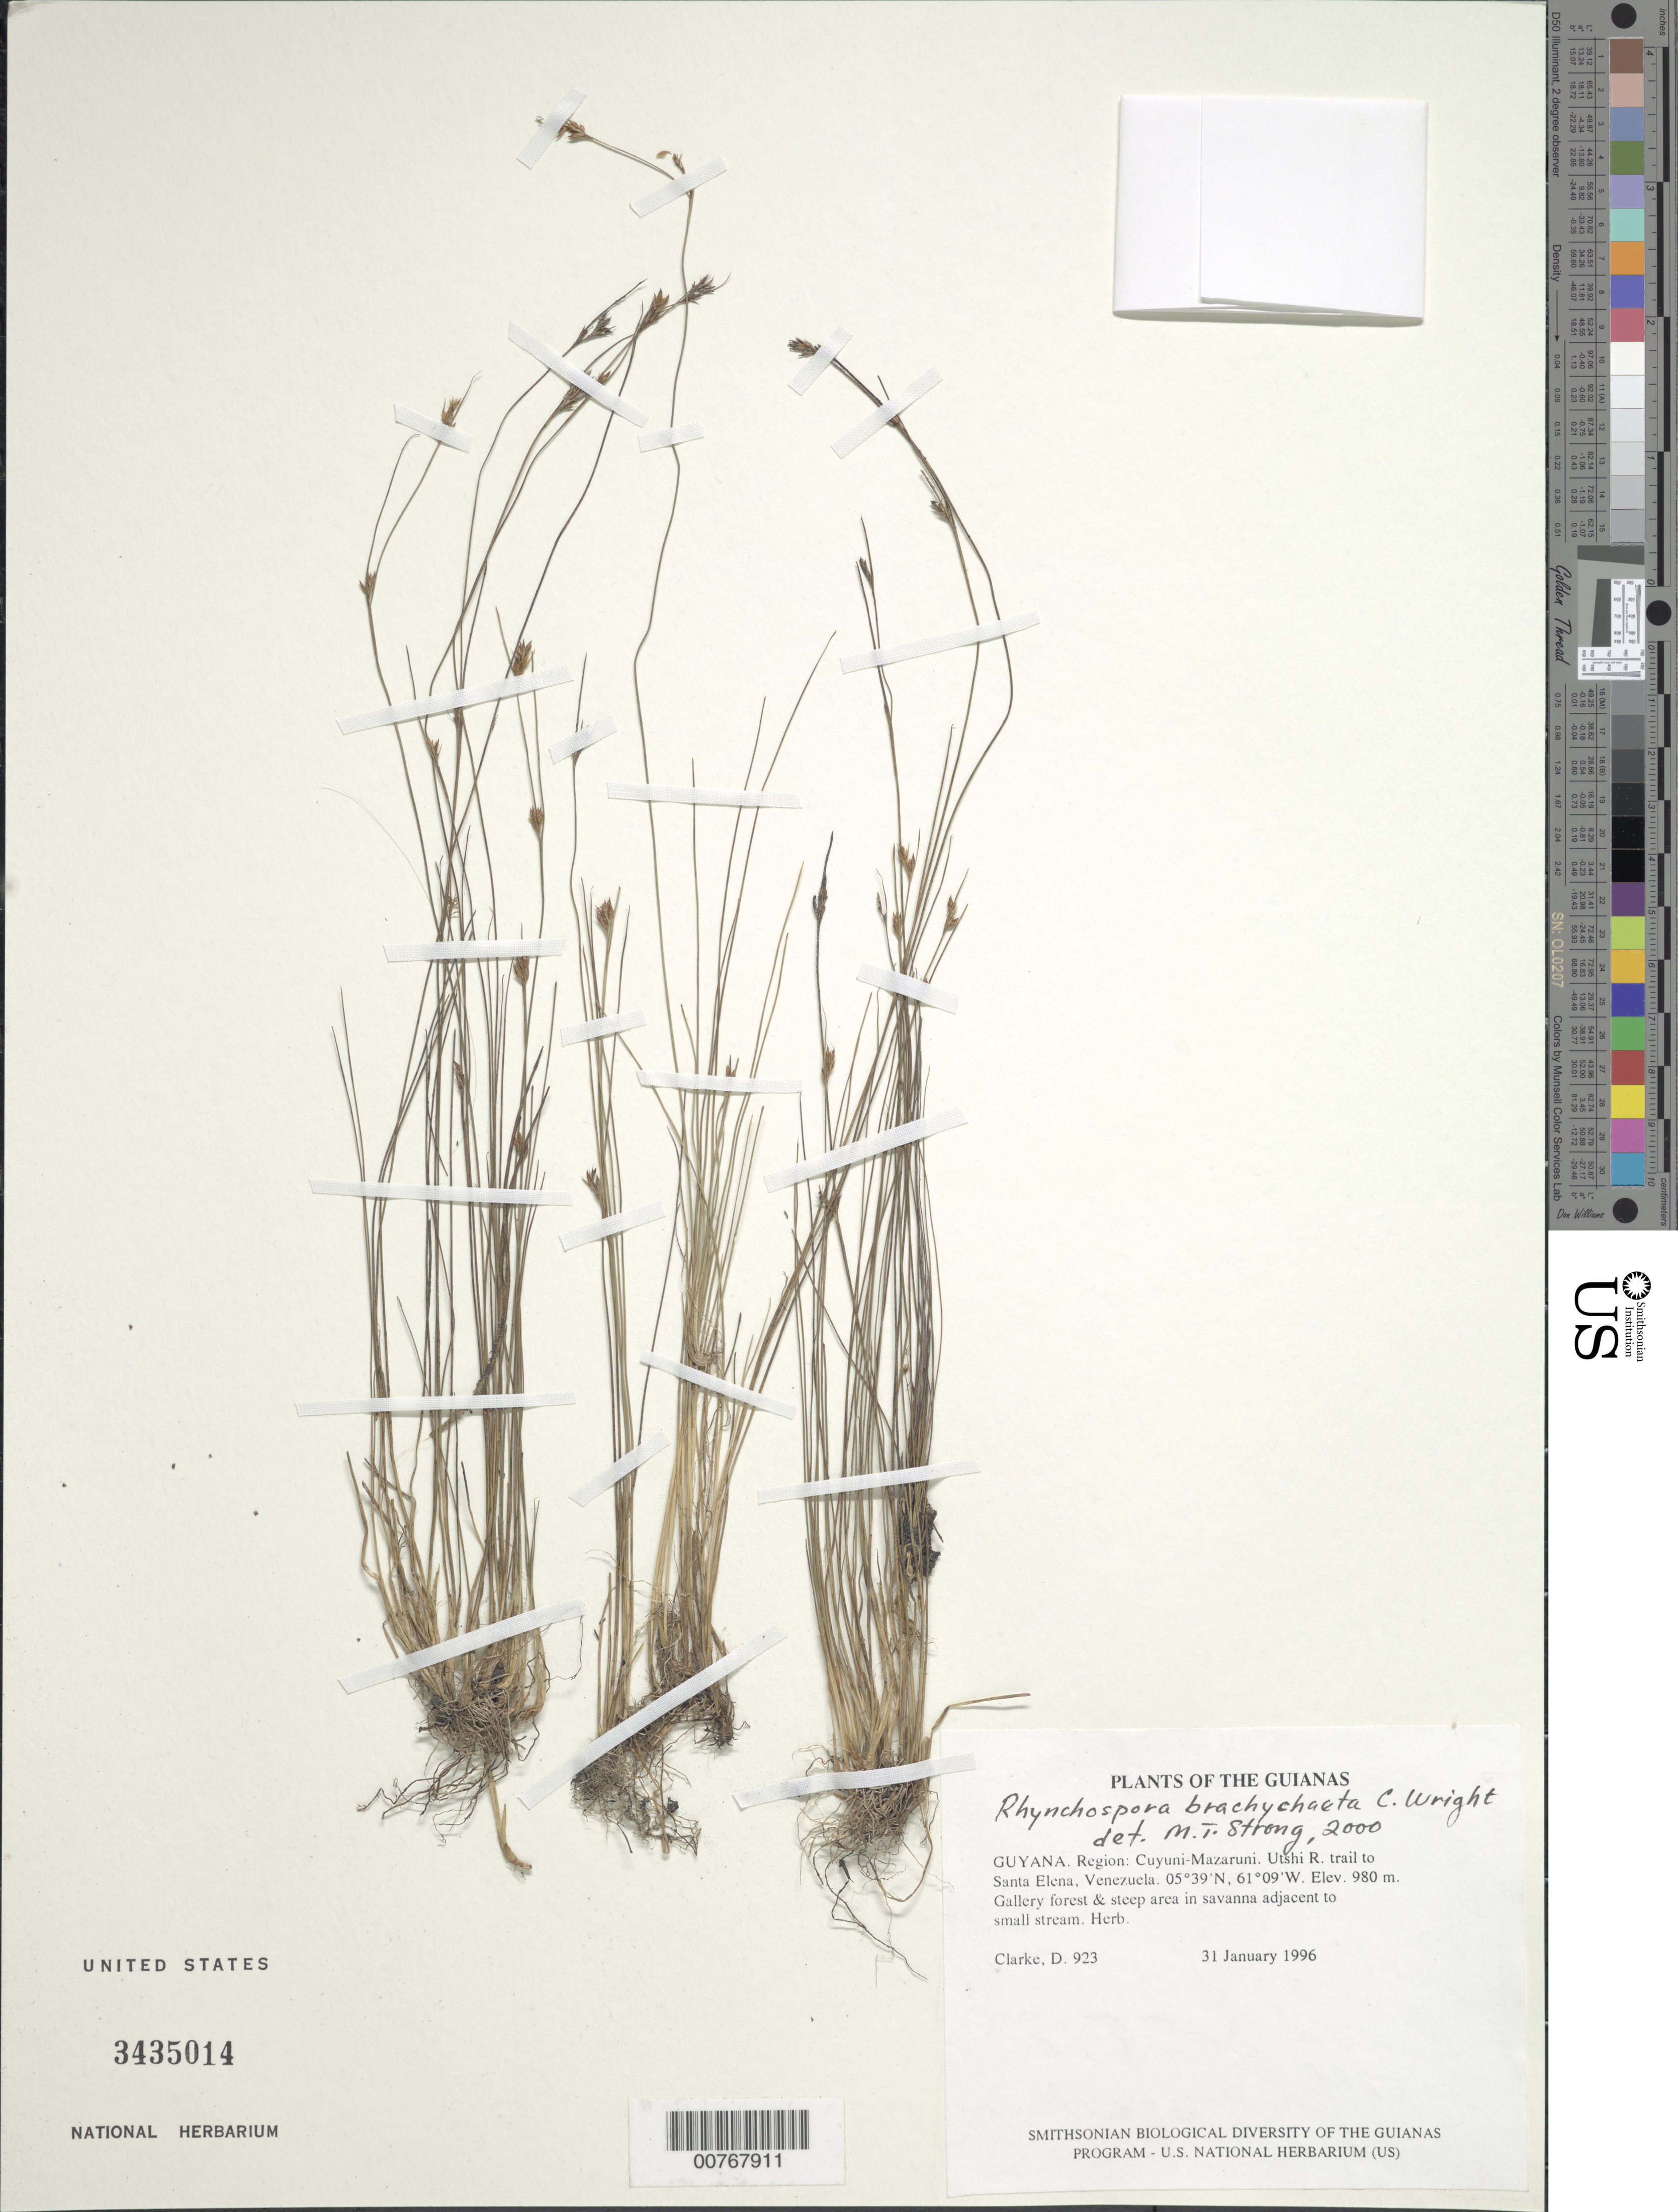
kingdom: Plantae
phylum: Tracheophyta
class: Liliopsida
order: Poales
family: Cyperaceae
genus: Rhynchospora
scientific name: Rhynchospora brachychaeta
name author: C. Wright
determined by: Strong, M. T., (US), Smithsonian Institution - National Museum of Natural History (UNITED STATES)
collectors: H. D. Clarke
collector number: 923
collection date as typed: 31 January 1996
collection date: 1996-01-31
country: Guyana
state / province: Cuyuni-Mazaruni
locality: Utshi R. trail to Santa Elena, Venezuela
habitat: Gallery forest & steep area in savanna adjacent to small stream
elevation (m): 980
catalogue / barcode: US 3435014